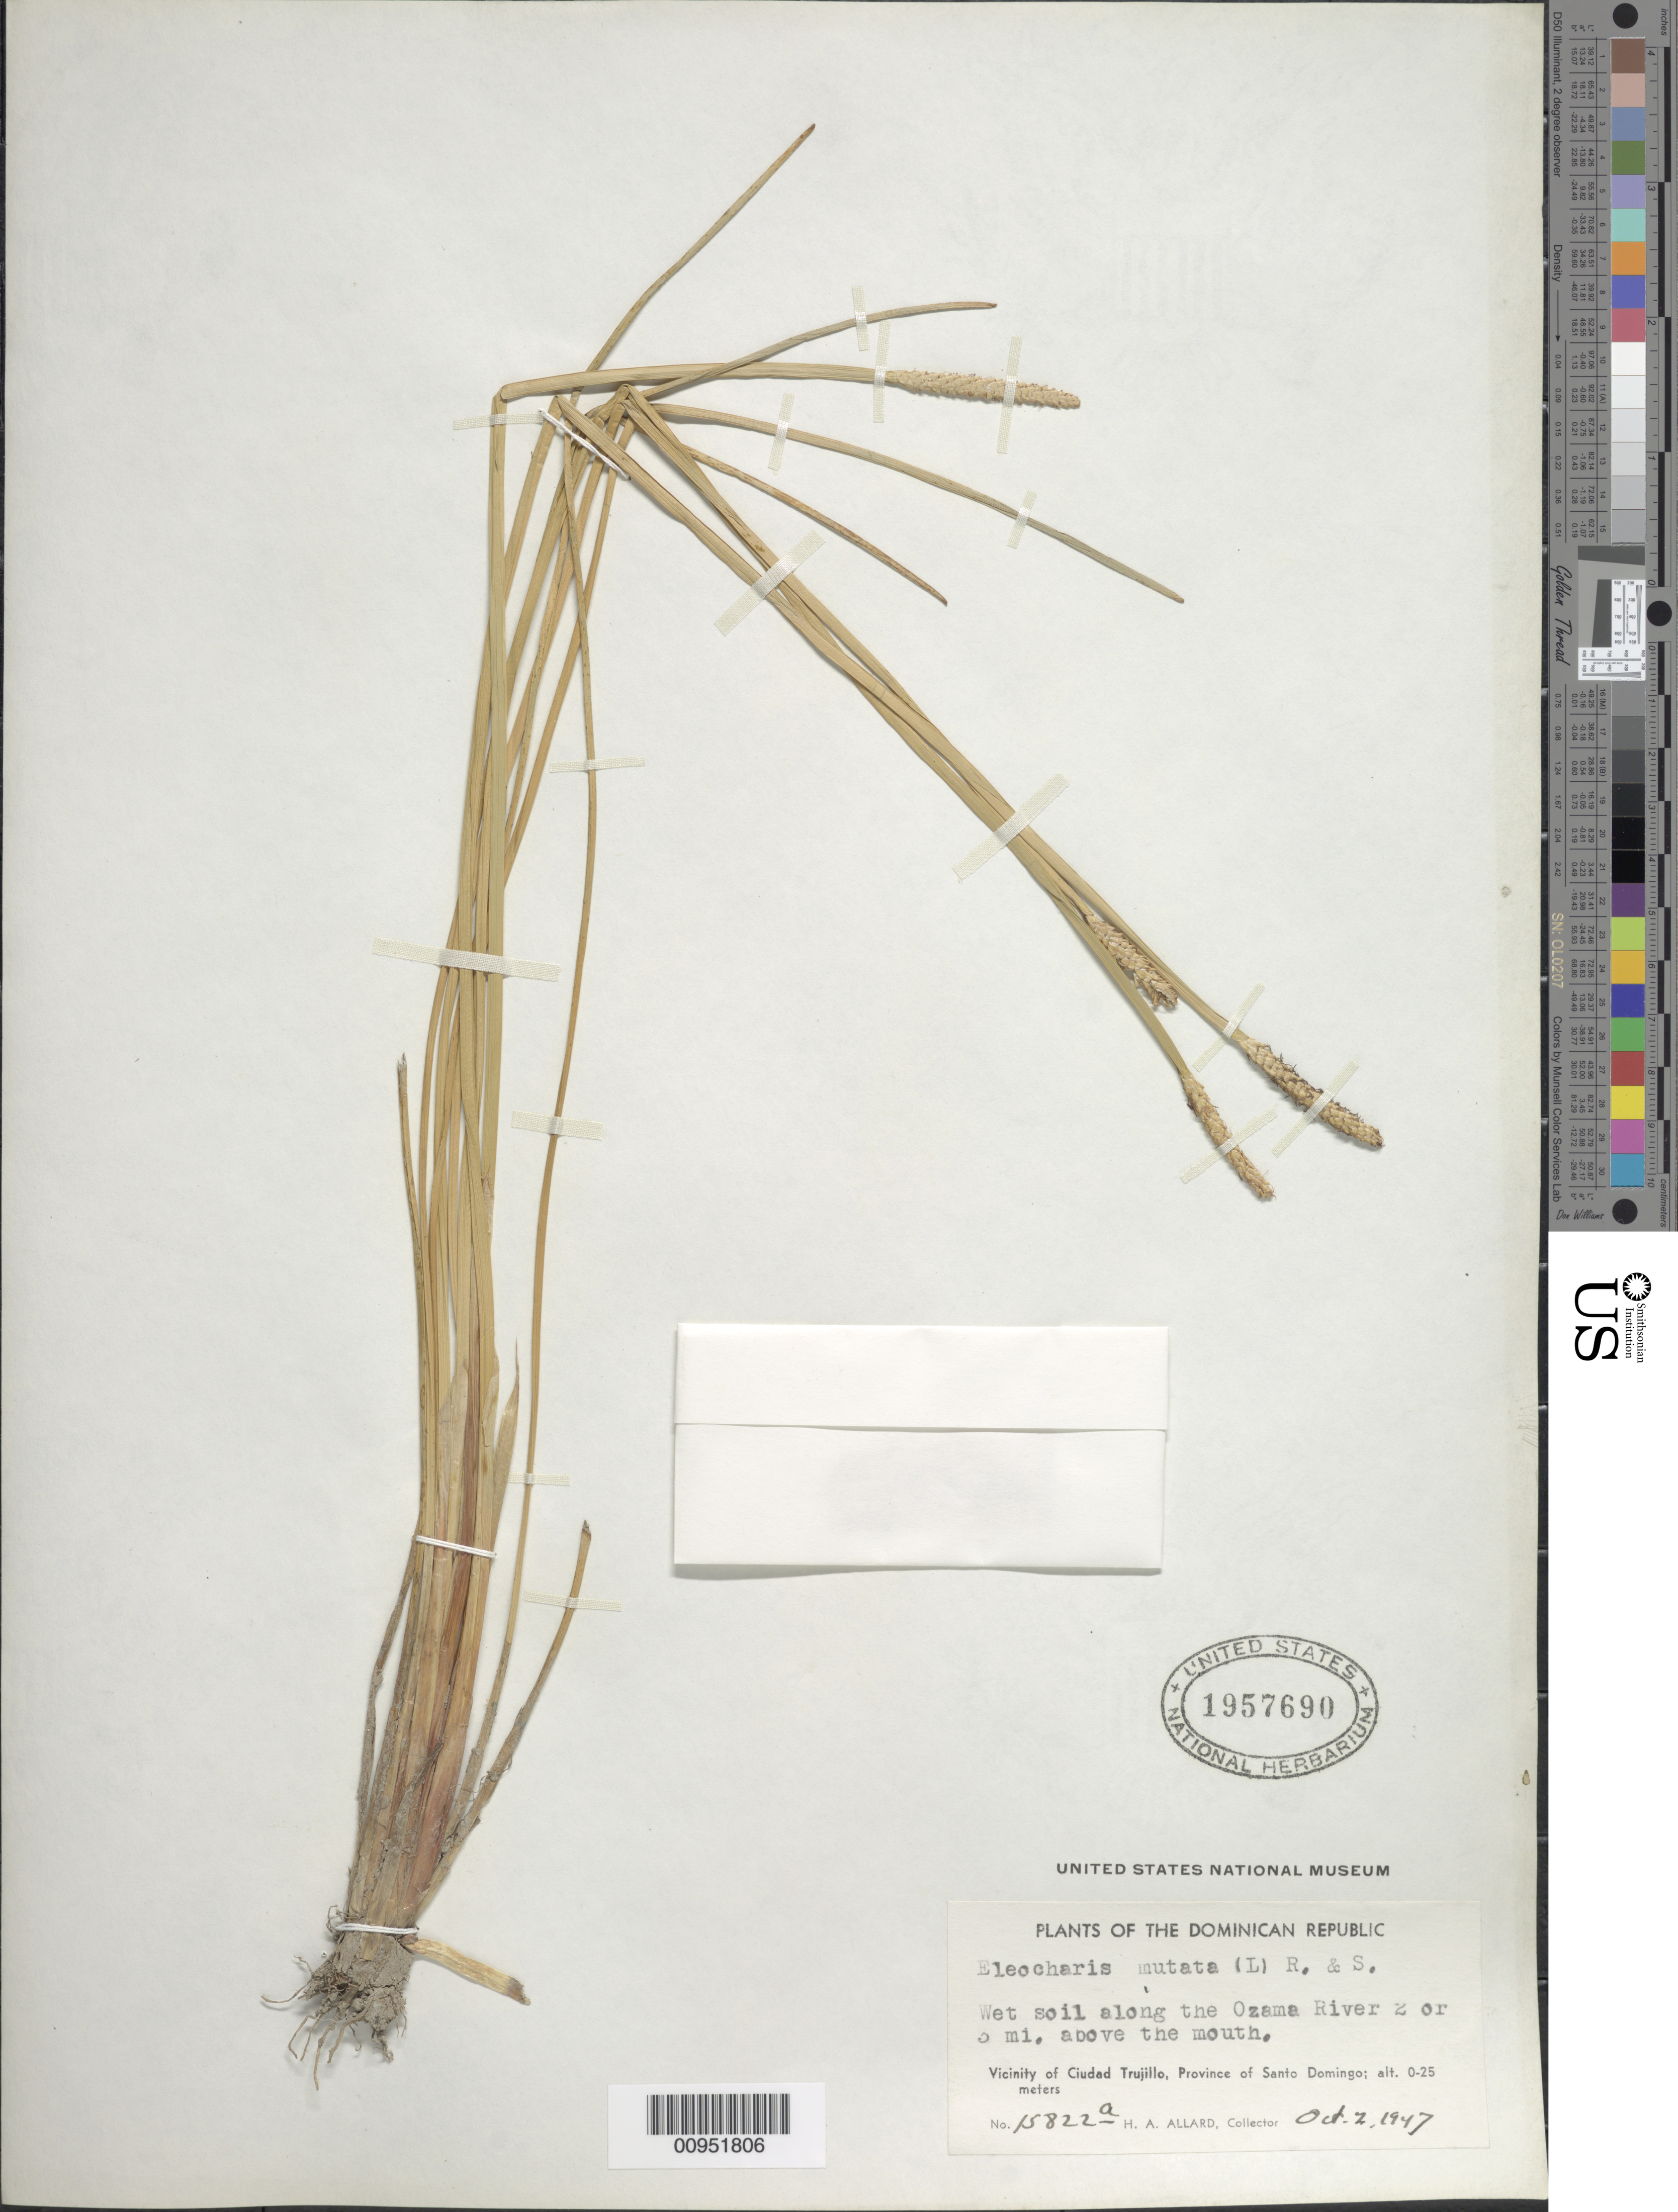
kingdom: Plantae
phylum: Tracheophyta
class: Liliopsida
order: Poales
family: Cyperaceae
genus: Eleocharis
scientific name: Eleocharis mutata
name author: (L.) Roem. & Schult.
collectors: H. A. Allard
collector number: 15822A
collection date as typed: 07 Oct 1947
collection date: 1947-10-07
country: Dominican Republic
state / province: Santo Domingo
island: Hispaniola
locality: Vicinity of Ciudad Trujillo, along the Ozama River 2 or 3 miles above the mouth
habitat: Wet soil along river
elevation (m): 0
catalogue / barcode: US 1957690